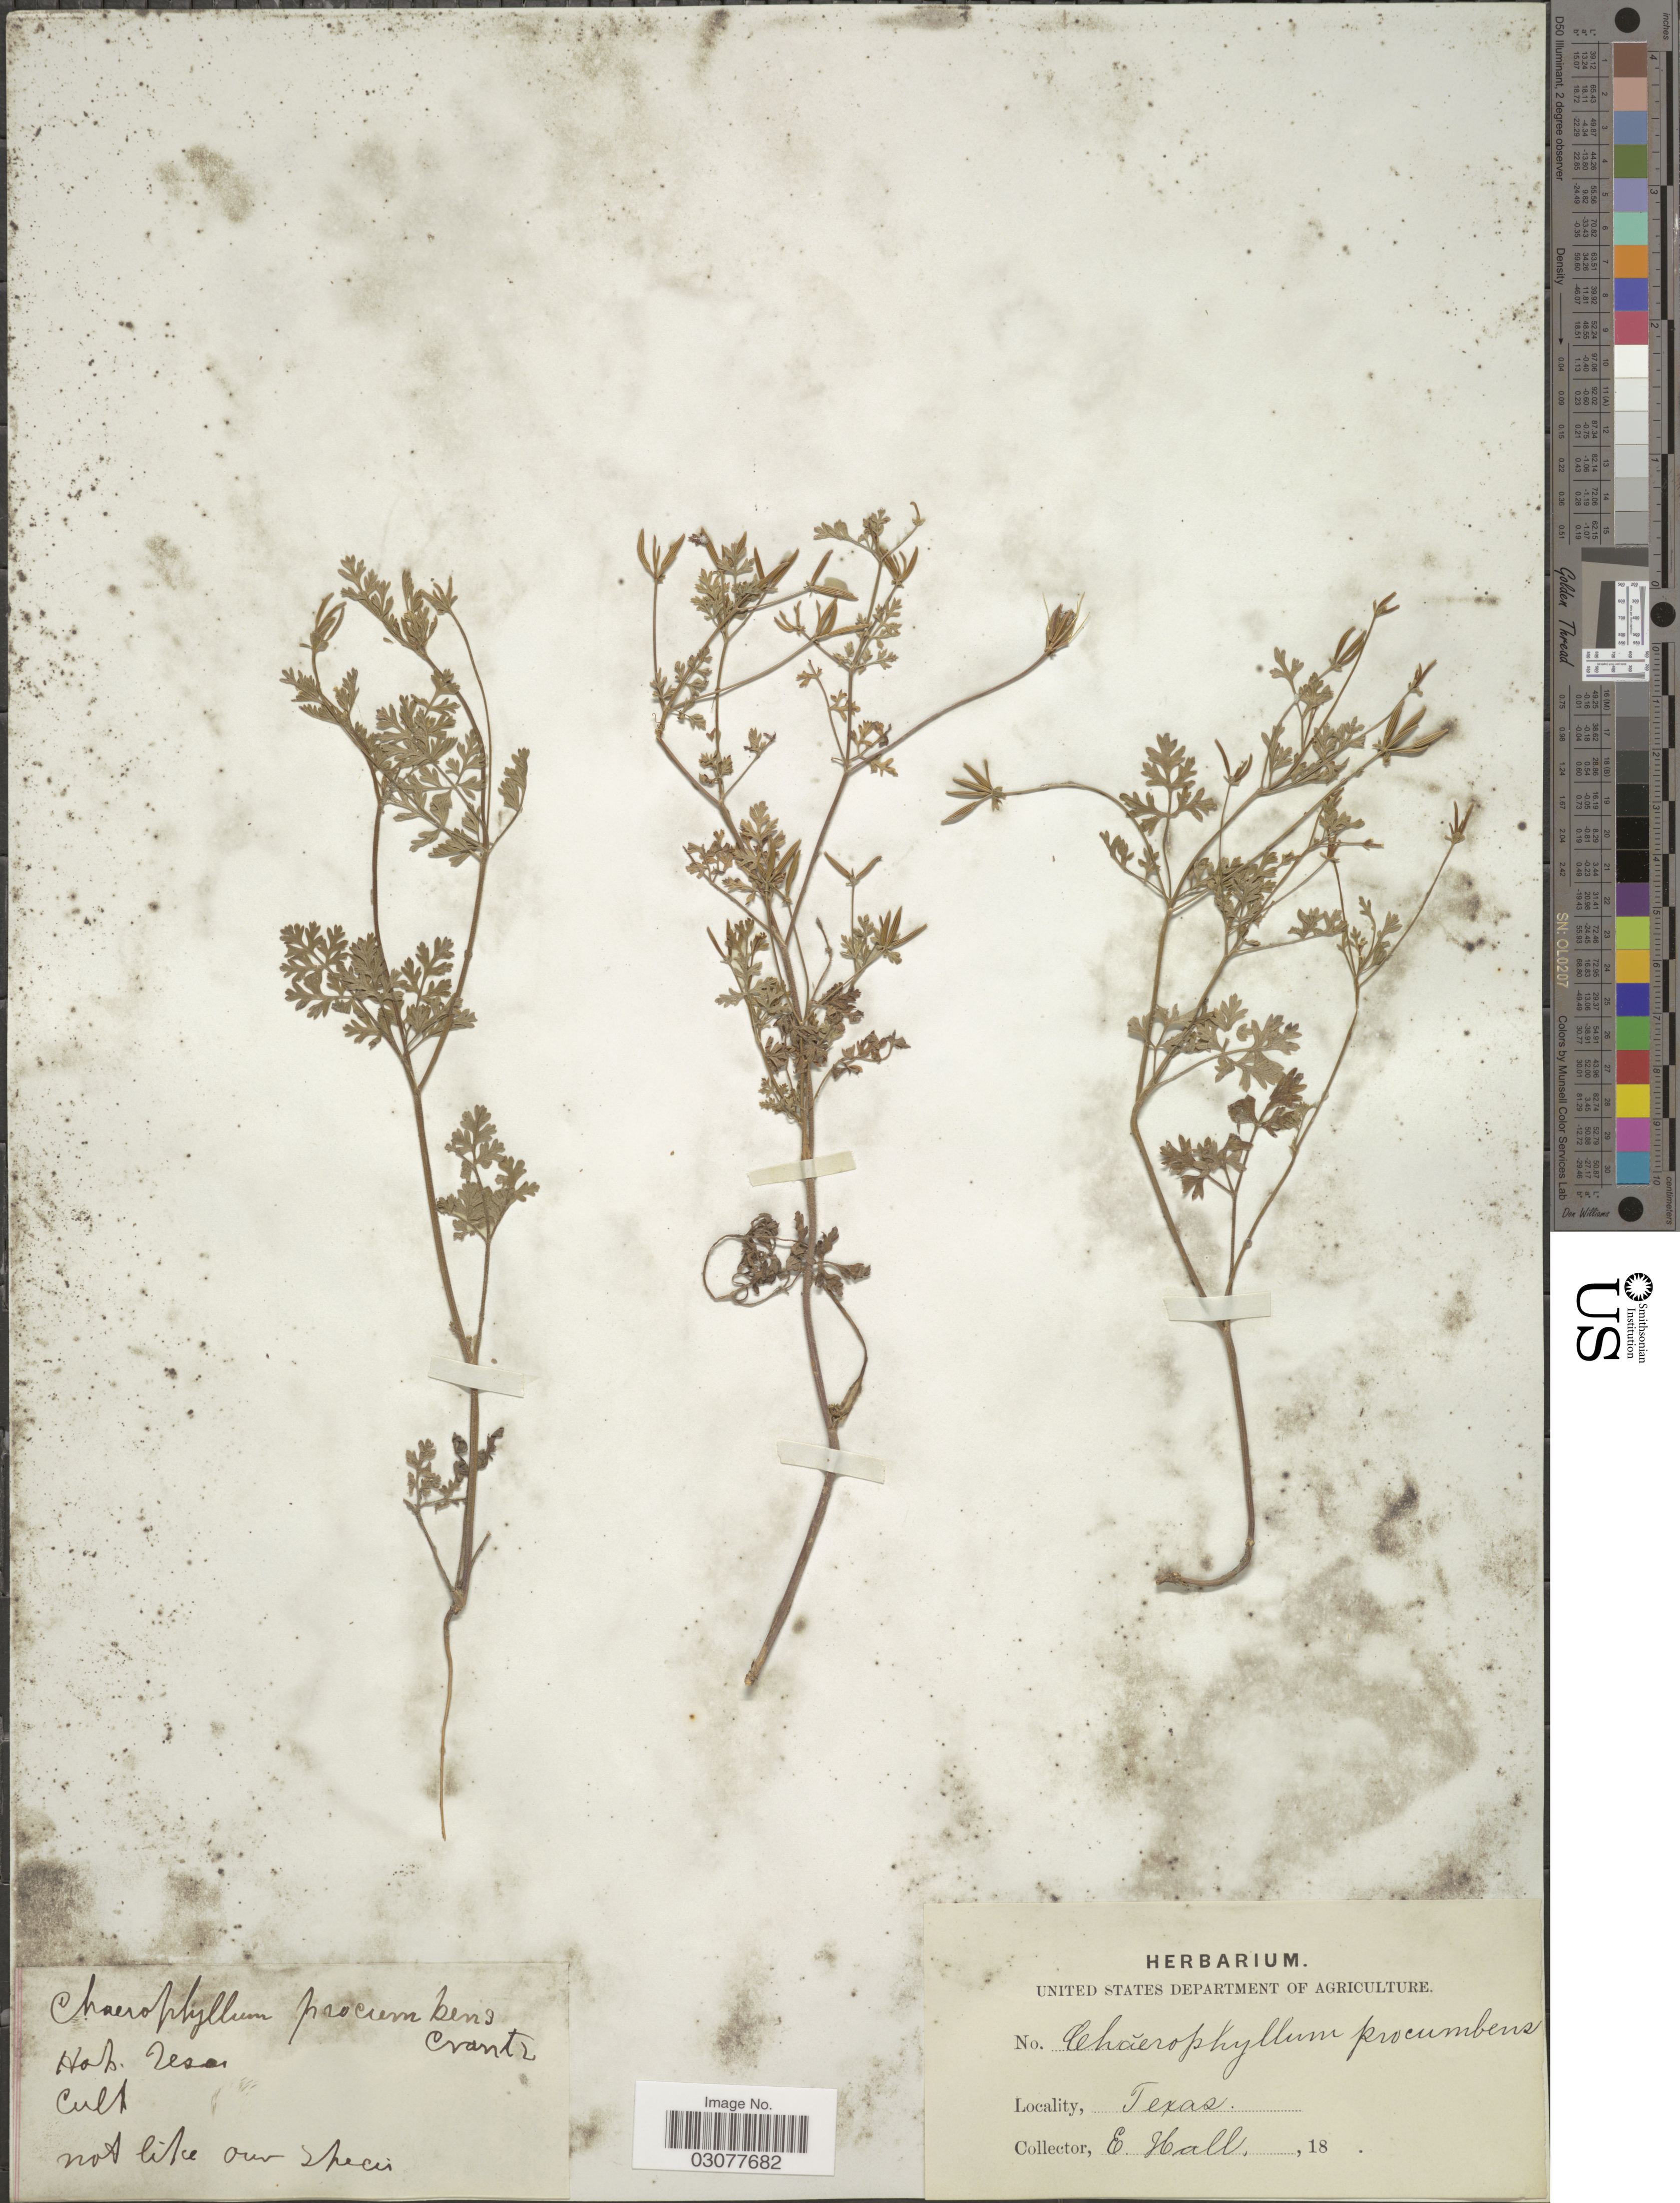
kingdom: Plantae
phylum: Tracheophyta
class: Magnoliopsida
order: Apiales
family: Apiaceae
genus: Chaerophyllum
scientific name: Chaerophyllum tainturieri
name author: Hook.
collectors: E. Hall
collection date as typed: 18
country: United States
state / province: Texas